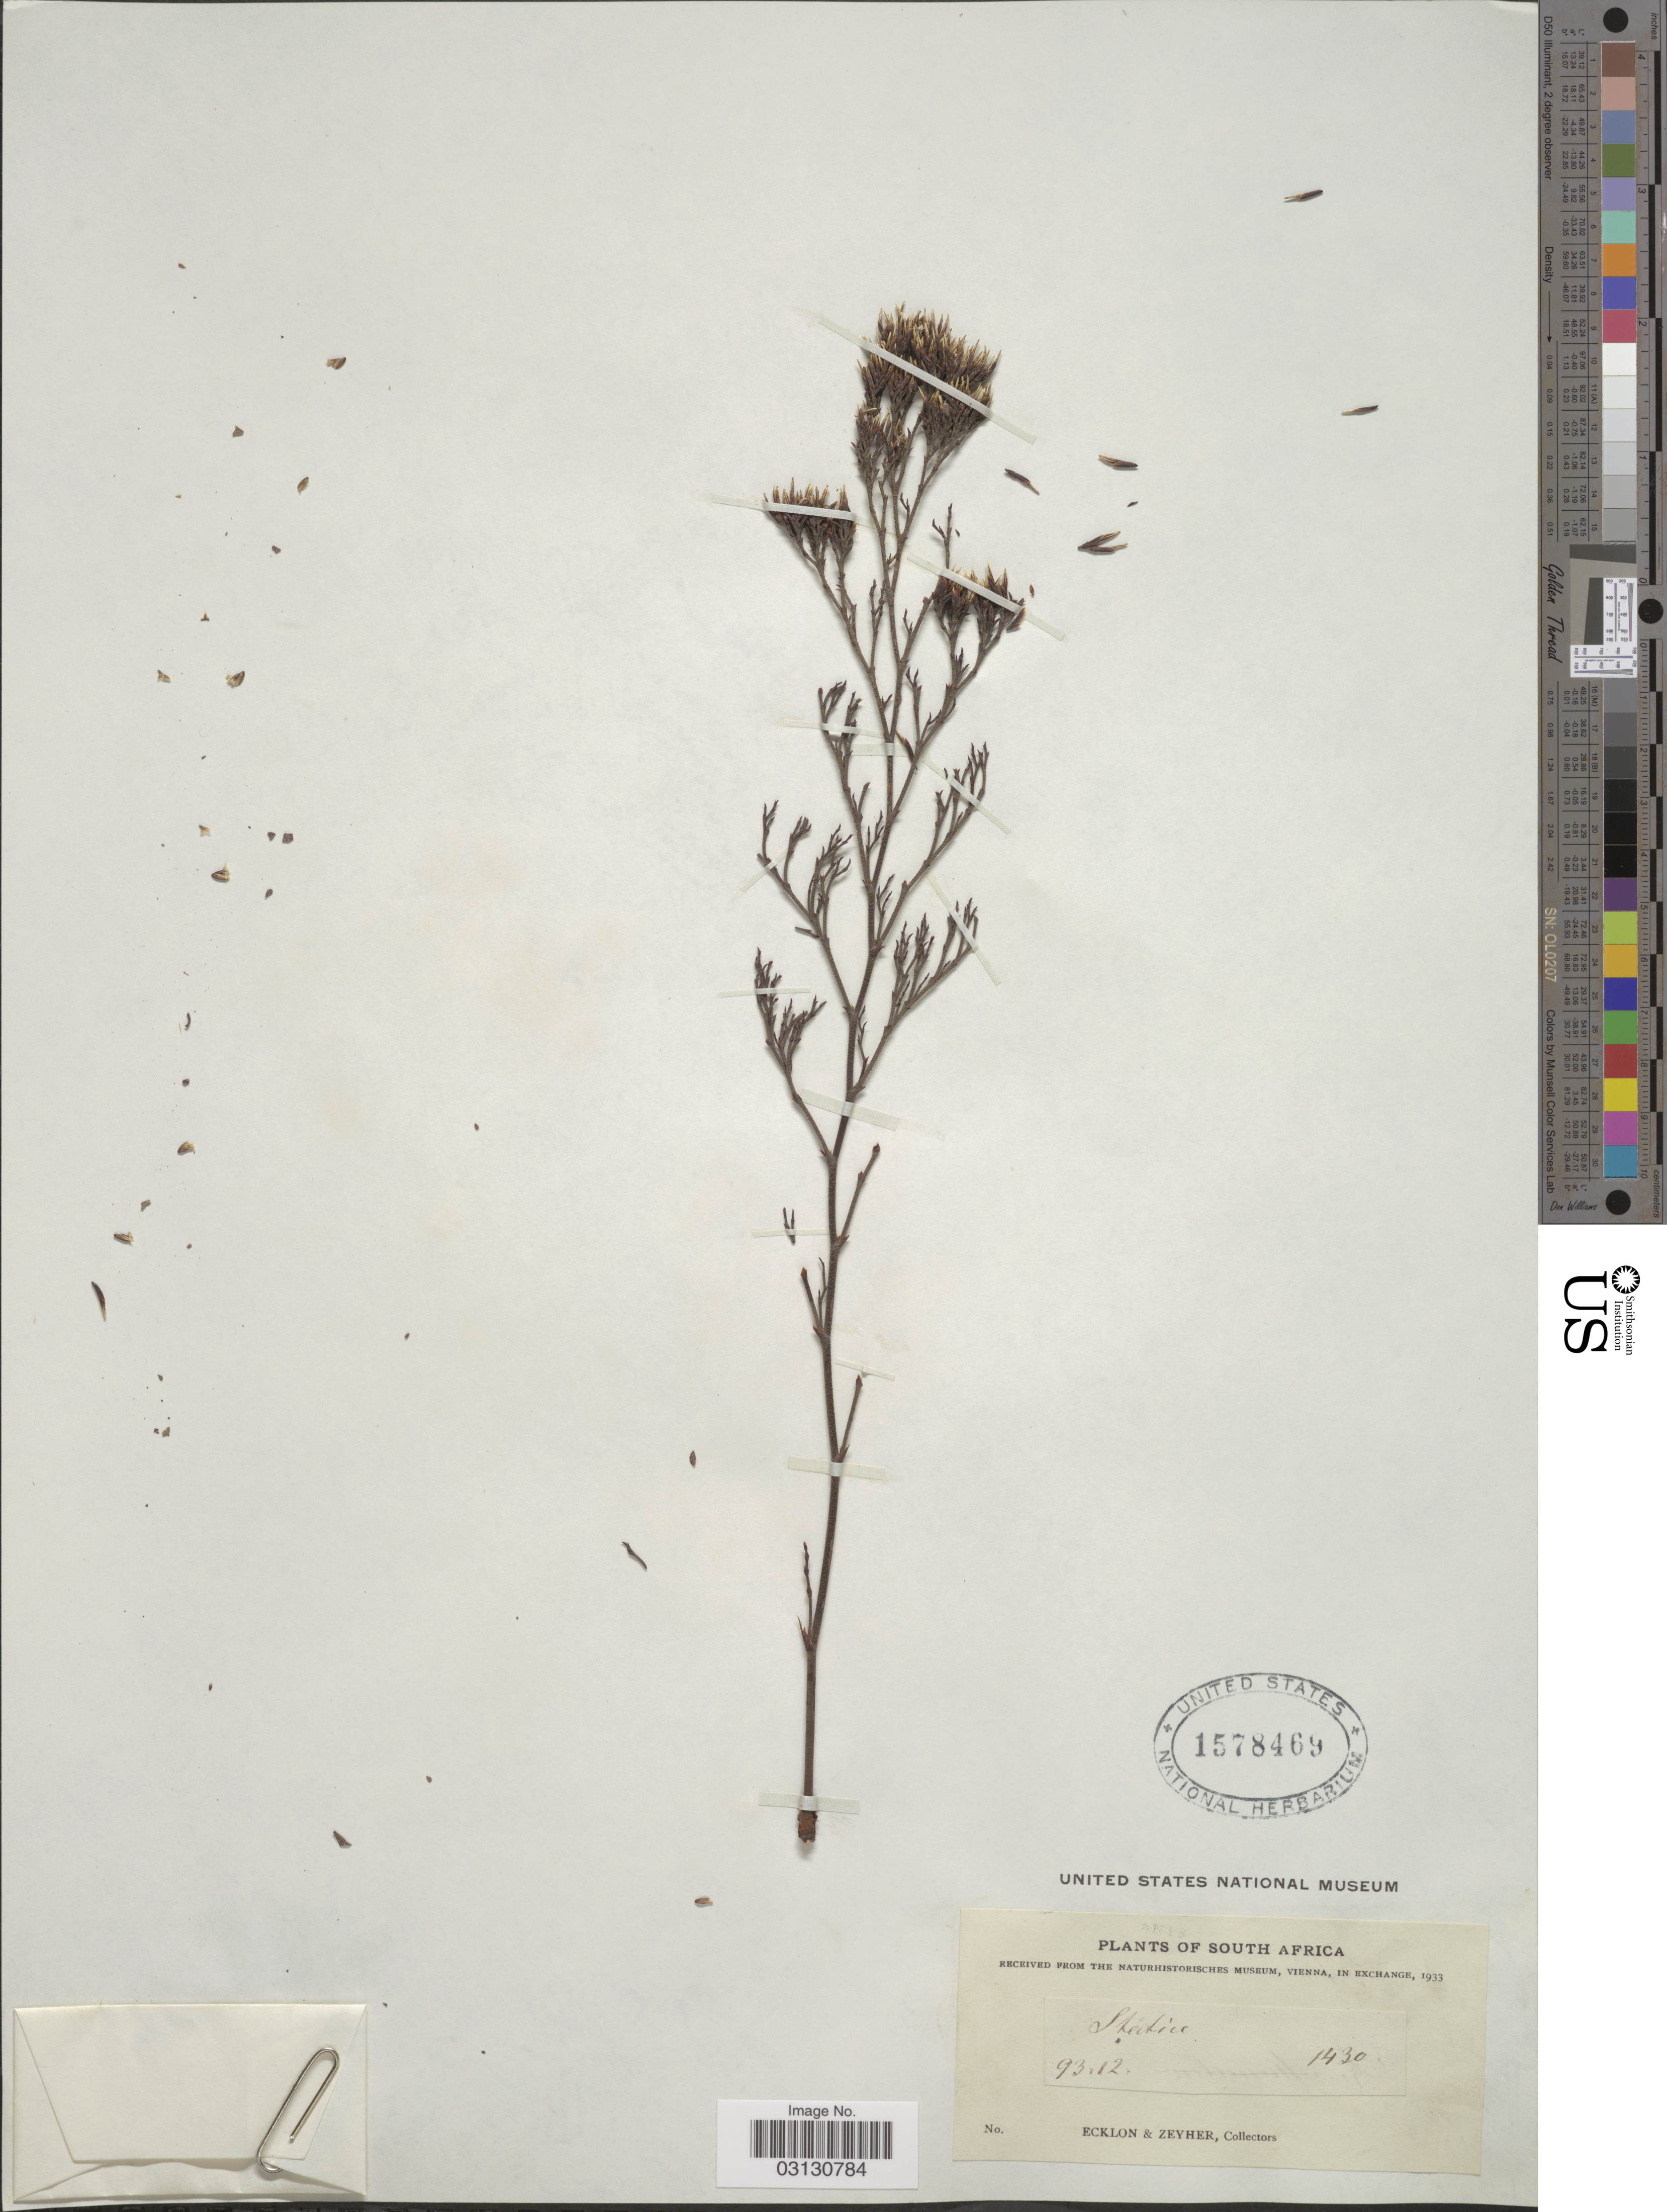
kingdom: Plantae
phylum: Tracheophyta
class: Magnoliopsida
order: Caryophyllales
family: Plumbaginaceae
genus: Limonium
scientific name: Limonium sp.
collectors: -. Ecklon & -. Zeyher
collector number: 1430*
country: South Africa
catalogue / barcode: US 1578469